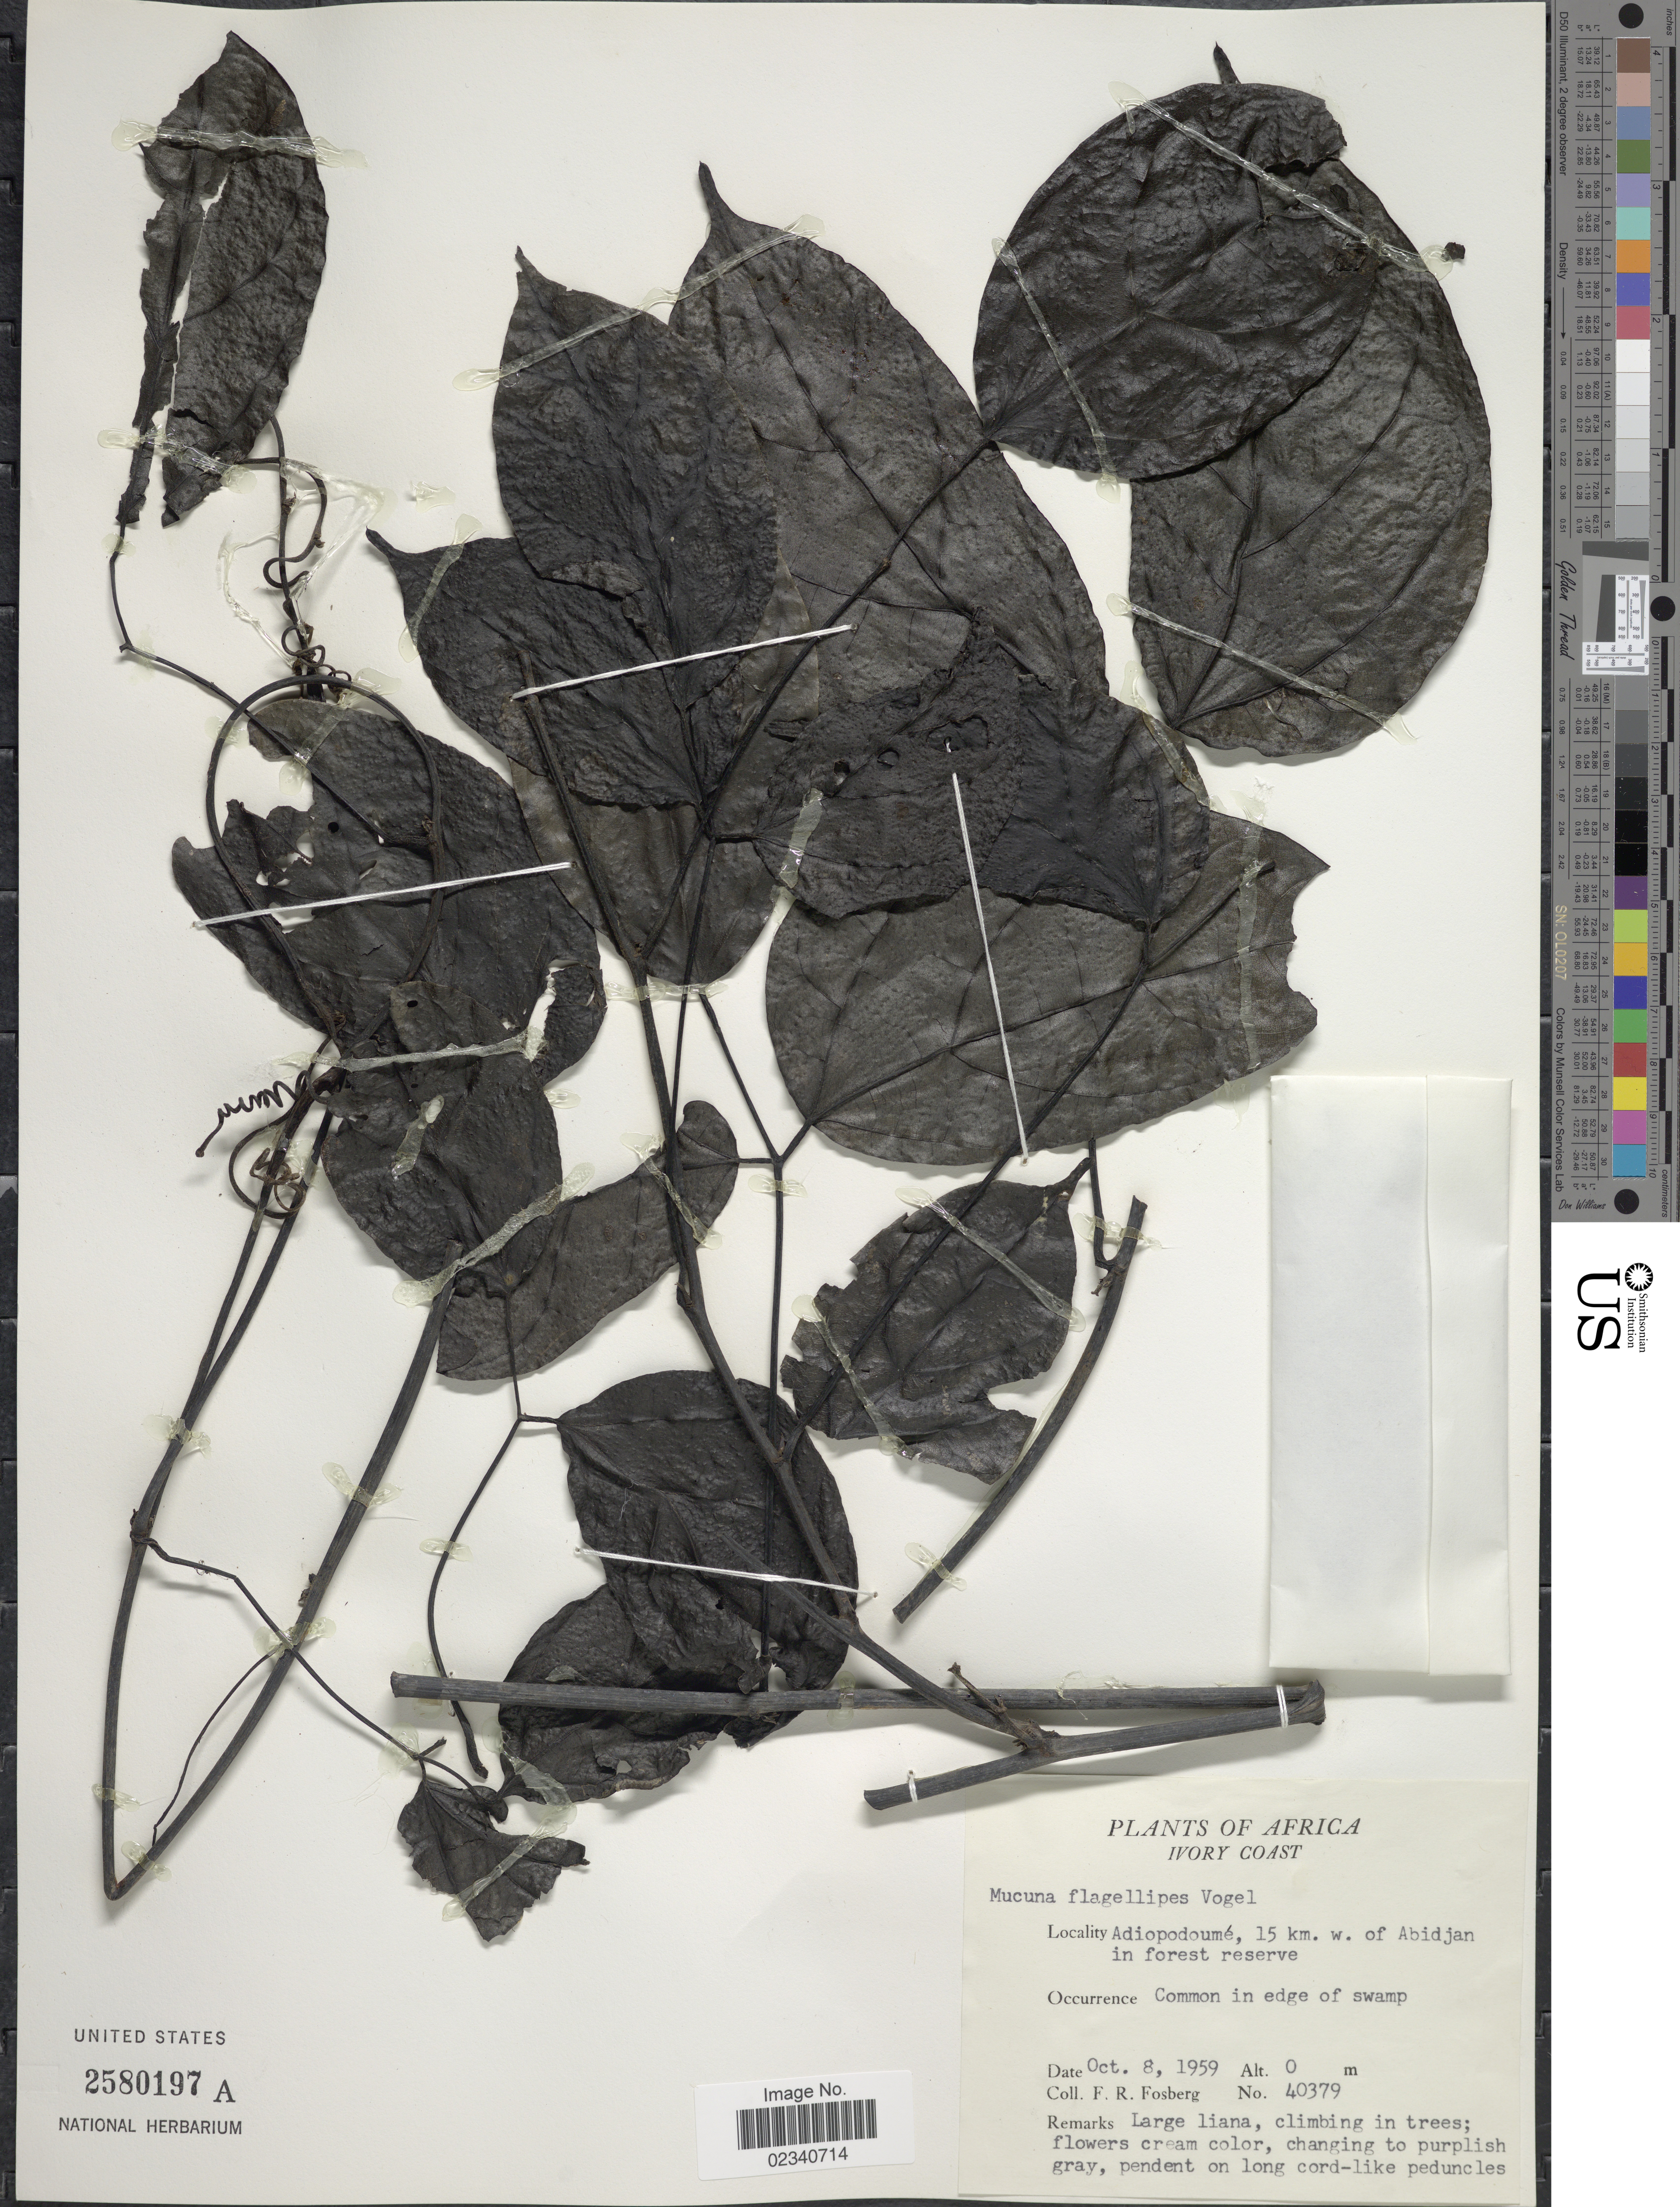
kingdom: Plantae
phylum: Tracheophyta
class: Magnoliopsida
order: Fabales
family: Fabaceae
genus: Mucuna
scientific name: Mucuna flagellipes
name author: Vogel ex Benth.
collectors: F. R. Fosberg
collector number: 40379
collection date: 1959-10-08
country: Ivory Coast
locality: Africa, Ivory Coast, Adiopodoume, 15 km w. of Abidjan in forest reserve,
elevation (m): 0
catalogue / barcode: US 2580197A